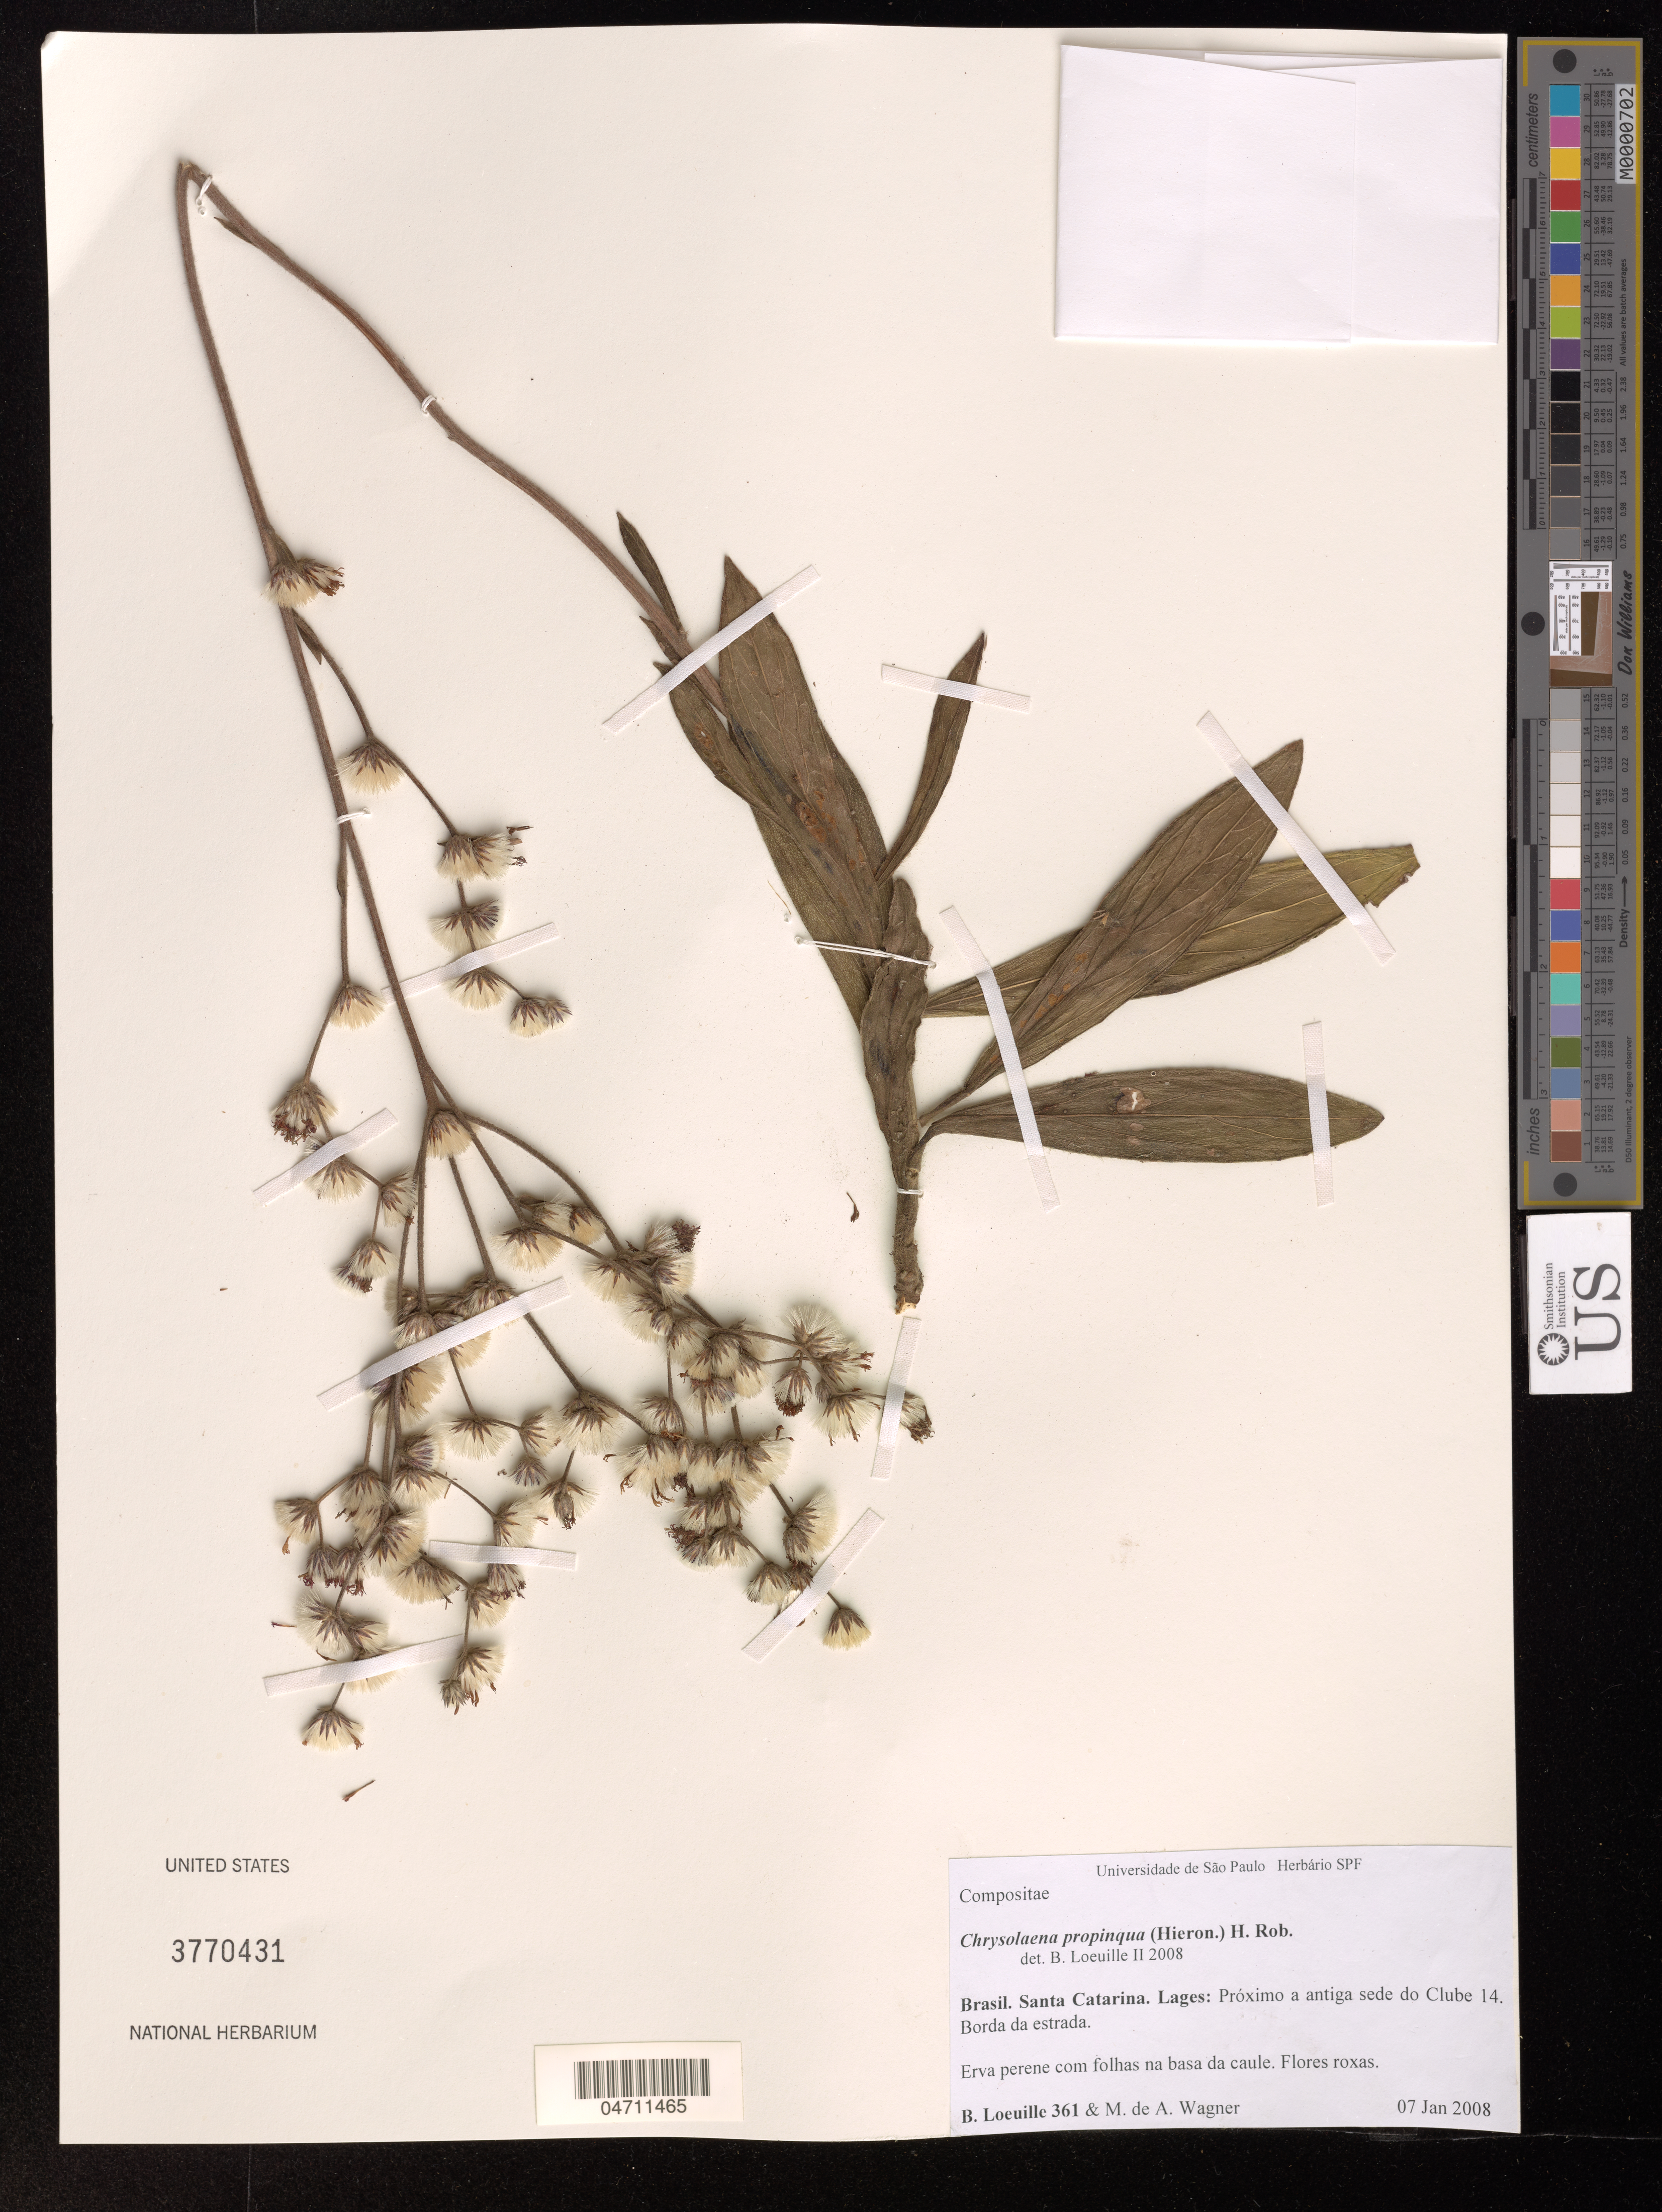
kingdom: Plantae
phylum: Tracheophyta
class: Magnoliopsida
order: Asterales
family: Asteraceae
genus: Chrysolaena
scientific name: Chrysolaena propinqua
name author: (Hieron.) H. Rob.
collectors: B. Loeuille & A. M. Wagner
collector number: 361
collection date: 2008-01-07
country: Brazil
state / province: Santa Catarina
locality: Lages: Próximo a antiga sede do Clube 14. Borda da estrada.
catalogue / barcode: US 3770431